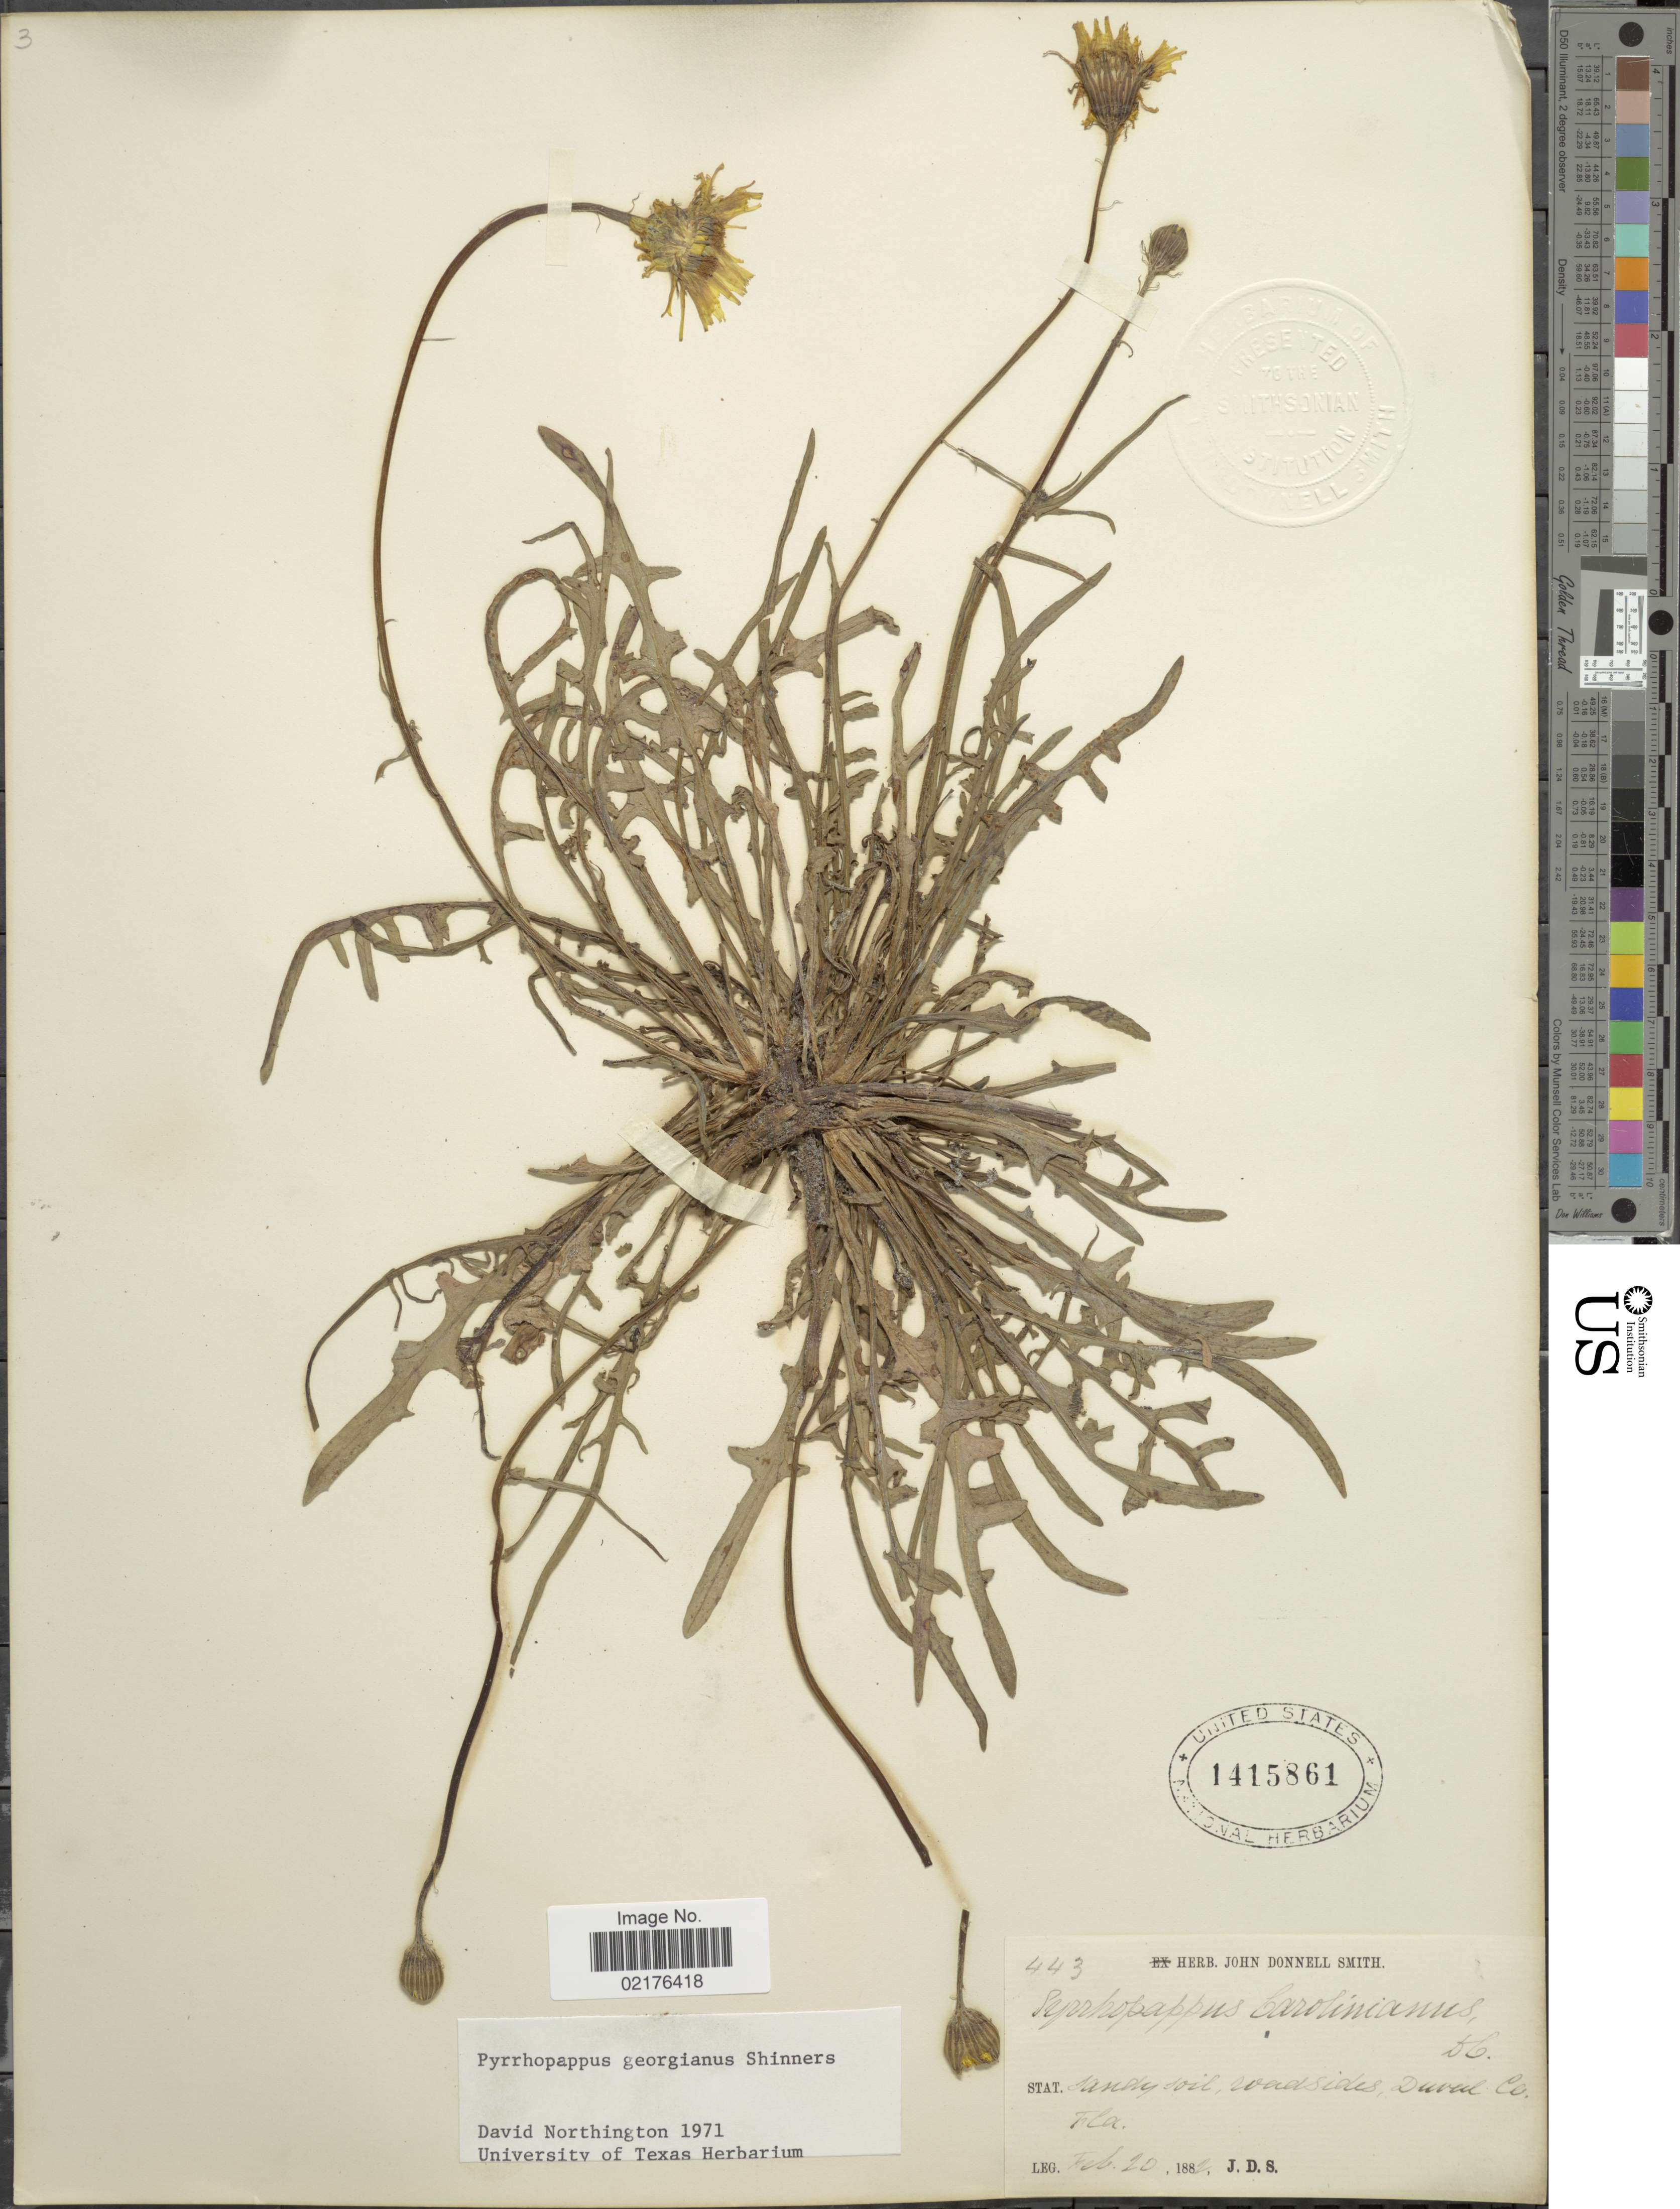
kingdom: Plantae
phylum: Tracheophyta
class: Magnoliopsida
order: Asterales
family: Asteraceae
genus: Pyrrhopappus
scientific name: Pyrrhopappus carolinianus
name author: (Walter) DC.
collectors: J. Donnell Smith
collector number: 443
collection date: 1882-02-20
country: United States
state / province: Florida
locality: Sandy soil, roadsides, Duval Co., Fla.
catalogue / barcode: US 1415861